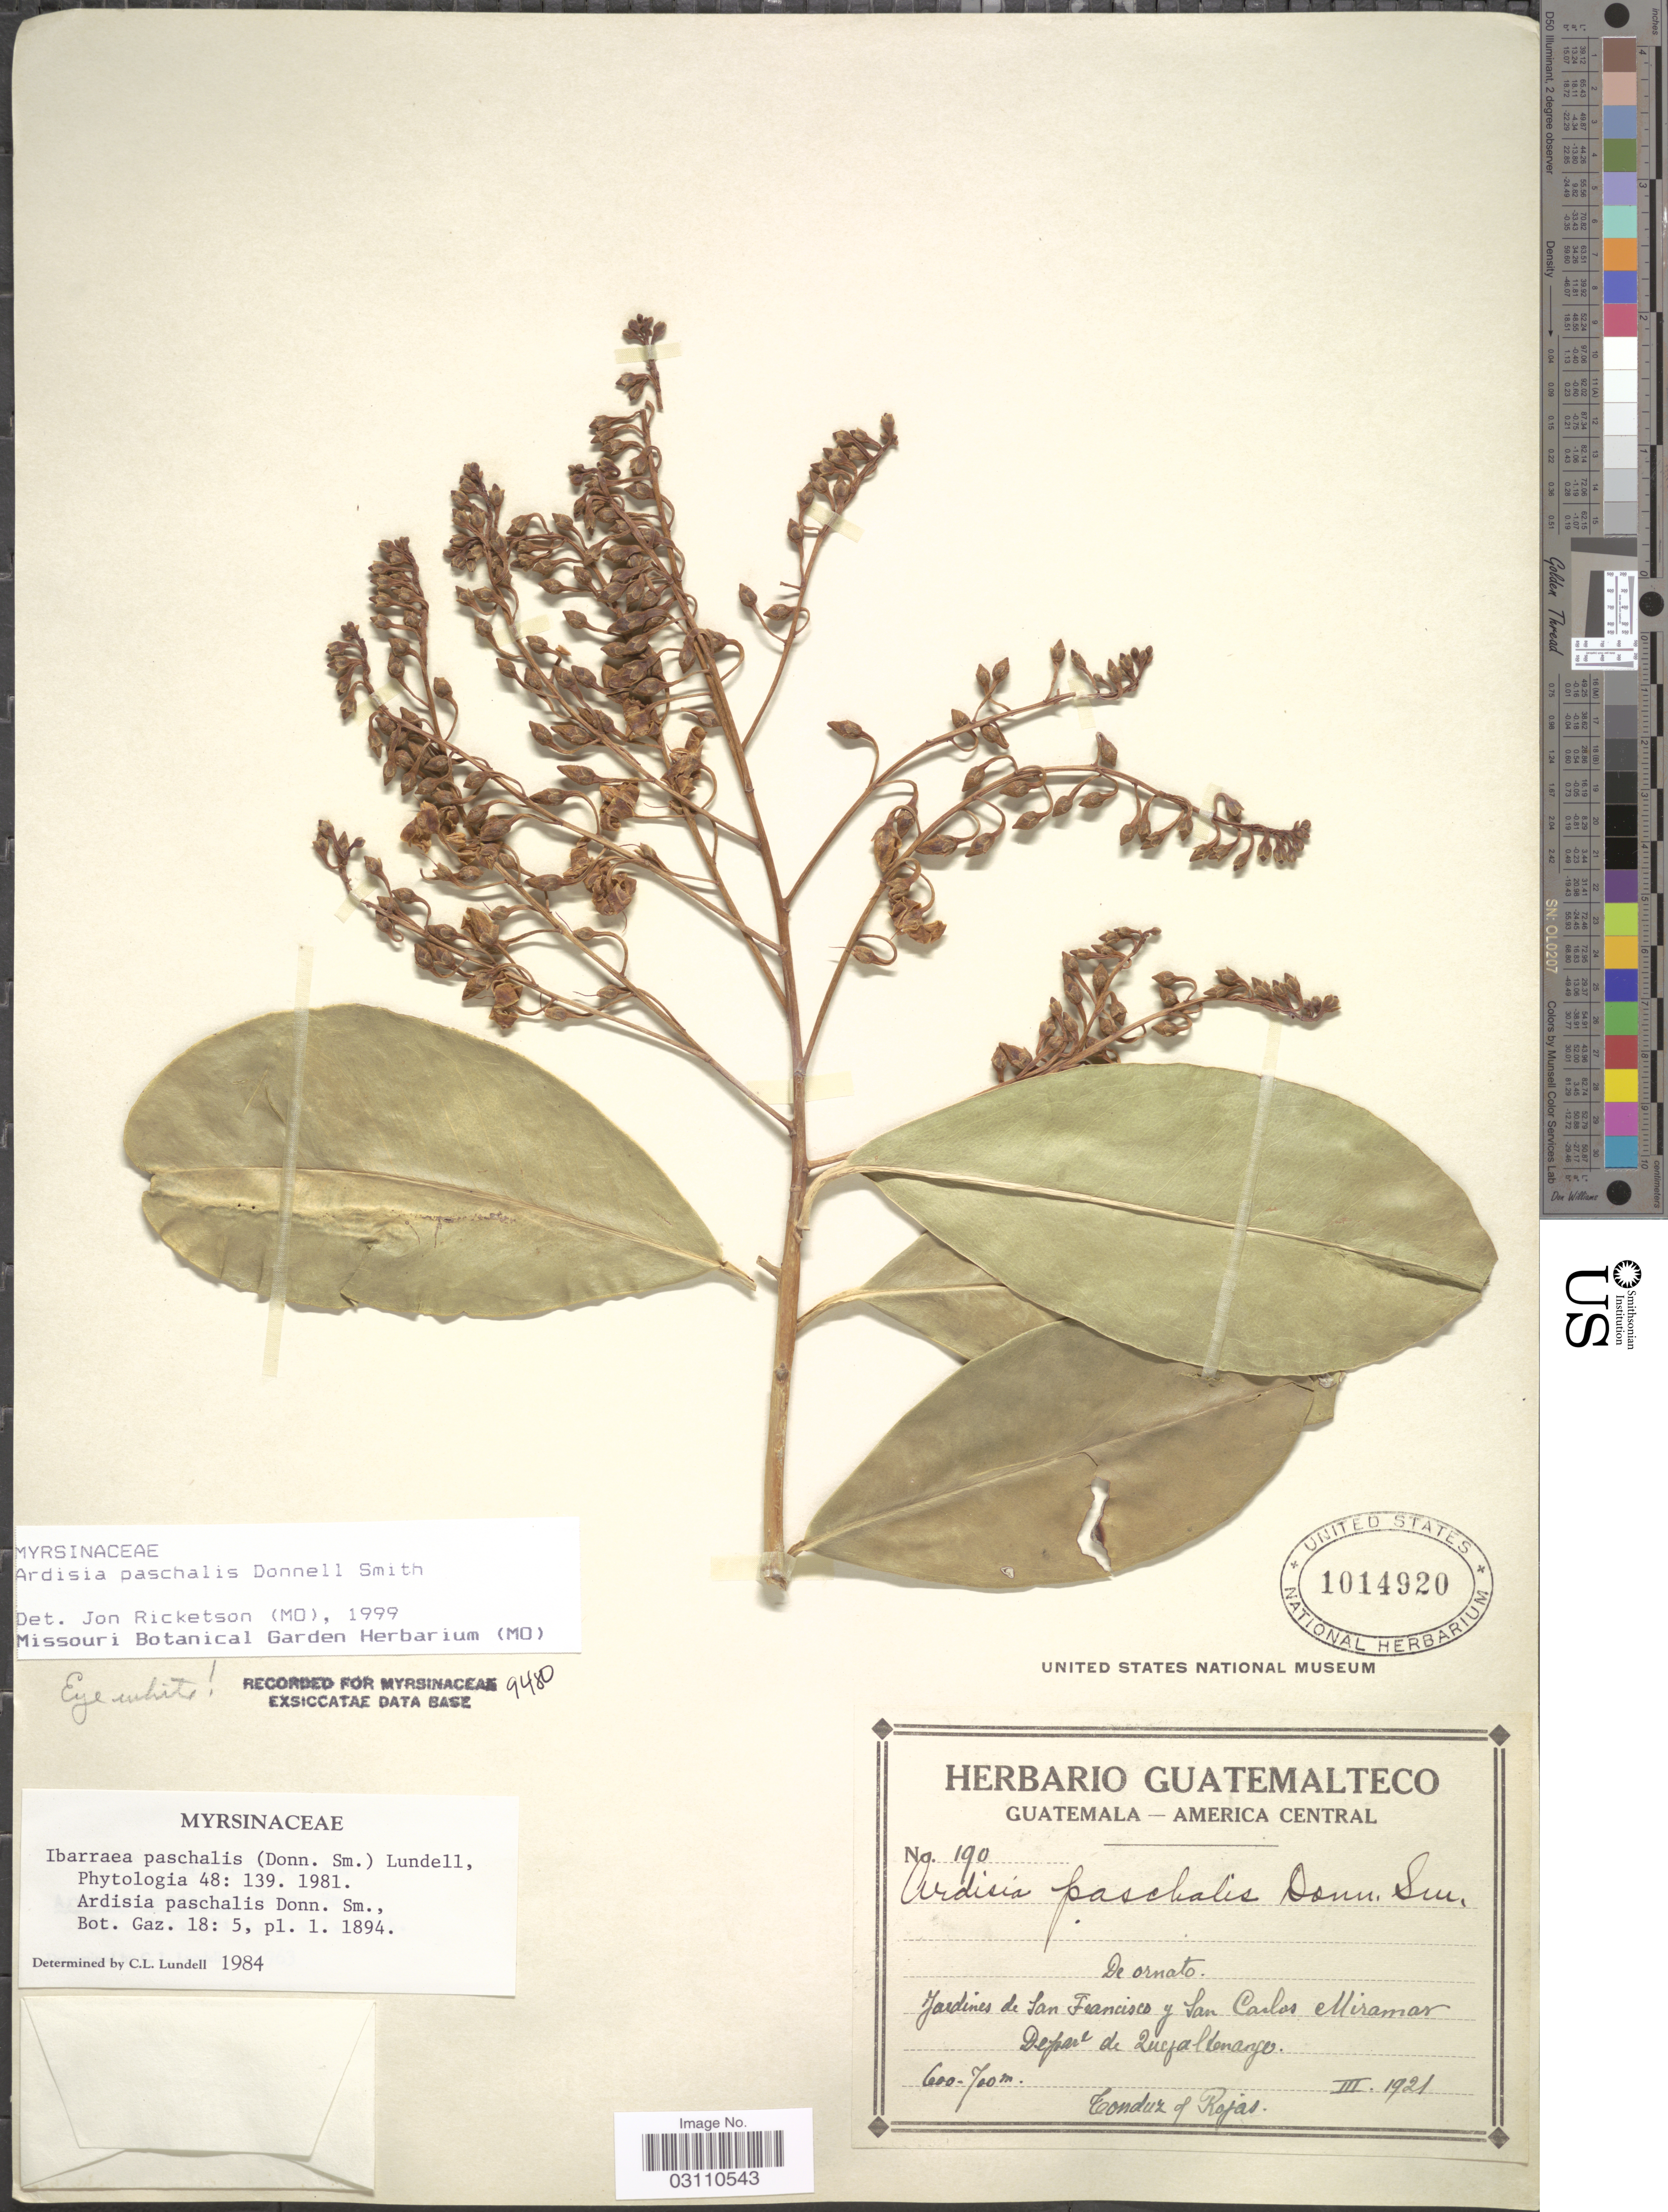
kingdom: Plantae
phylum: Tracheophyta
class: Magnoliopsida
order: Ericales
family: Primulaceae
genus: Ardisia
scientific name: Ardisia paschalis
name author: Donn. Sm.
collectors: Tonduz & Rojas, --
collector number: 190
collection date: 1921-03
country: Guatemala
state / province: Quetzaltenango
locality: Jardines de San Francisco y San Carlos Miramar. Depart. de Quezaltenango.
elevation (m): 600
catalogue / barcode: US 1014920